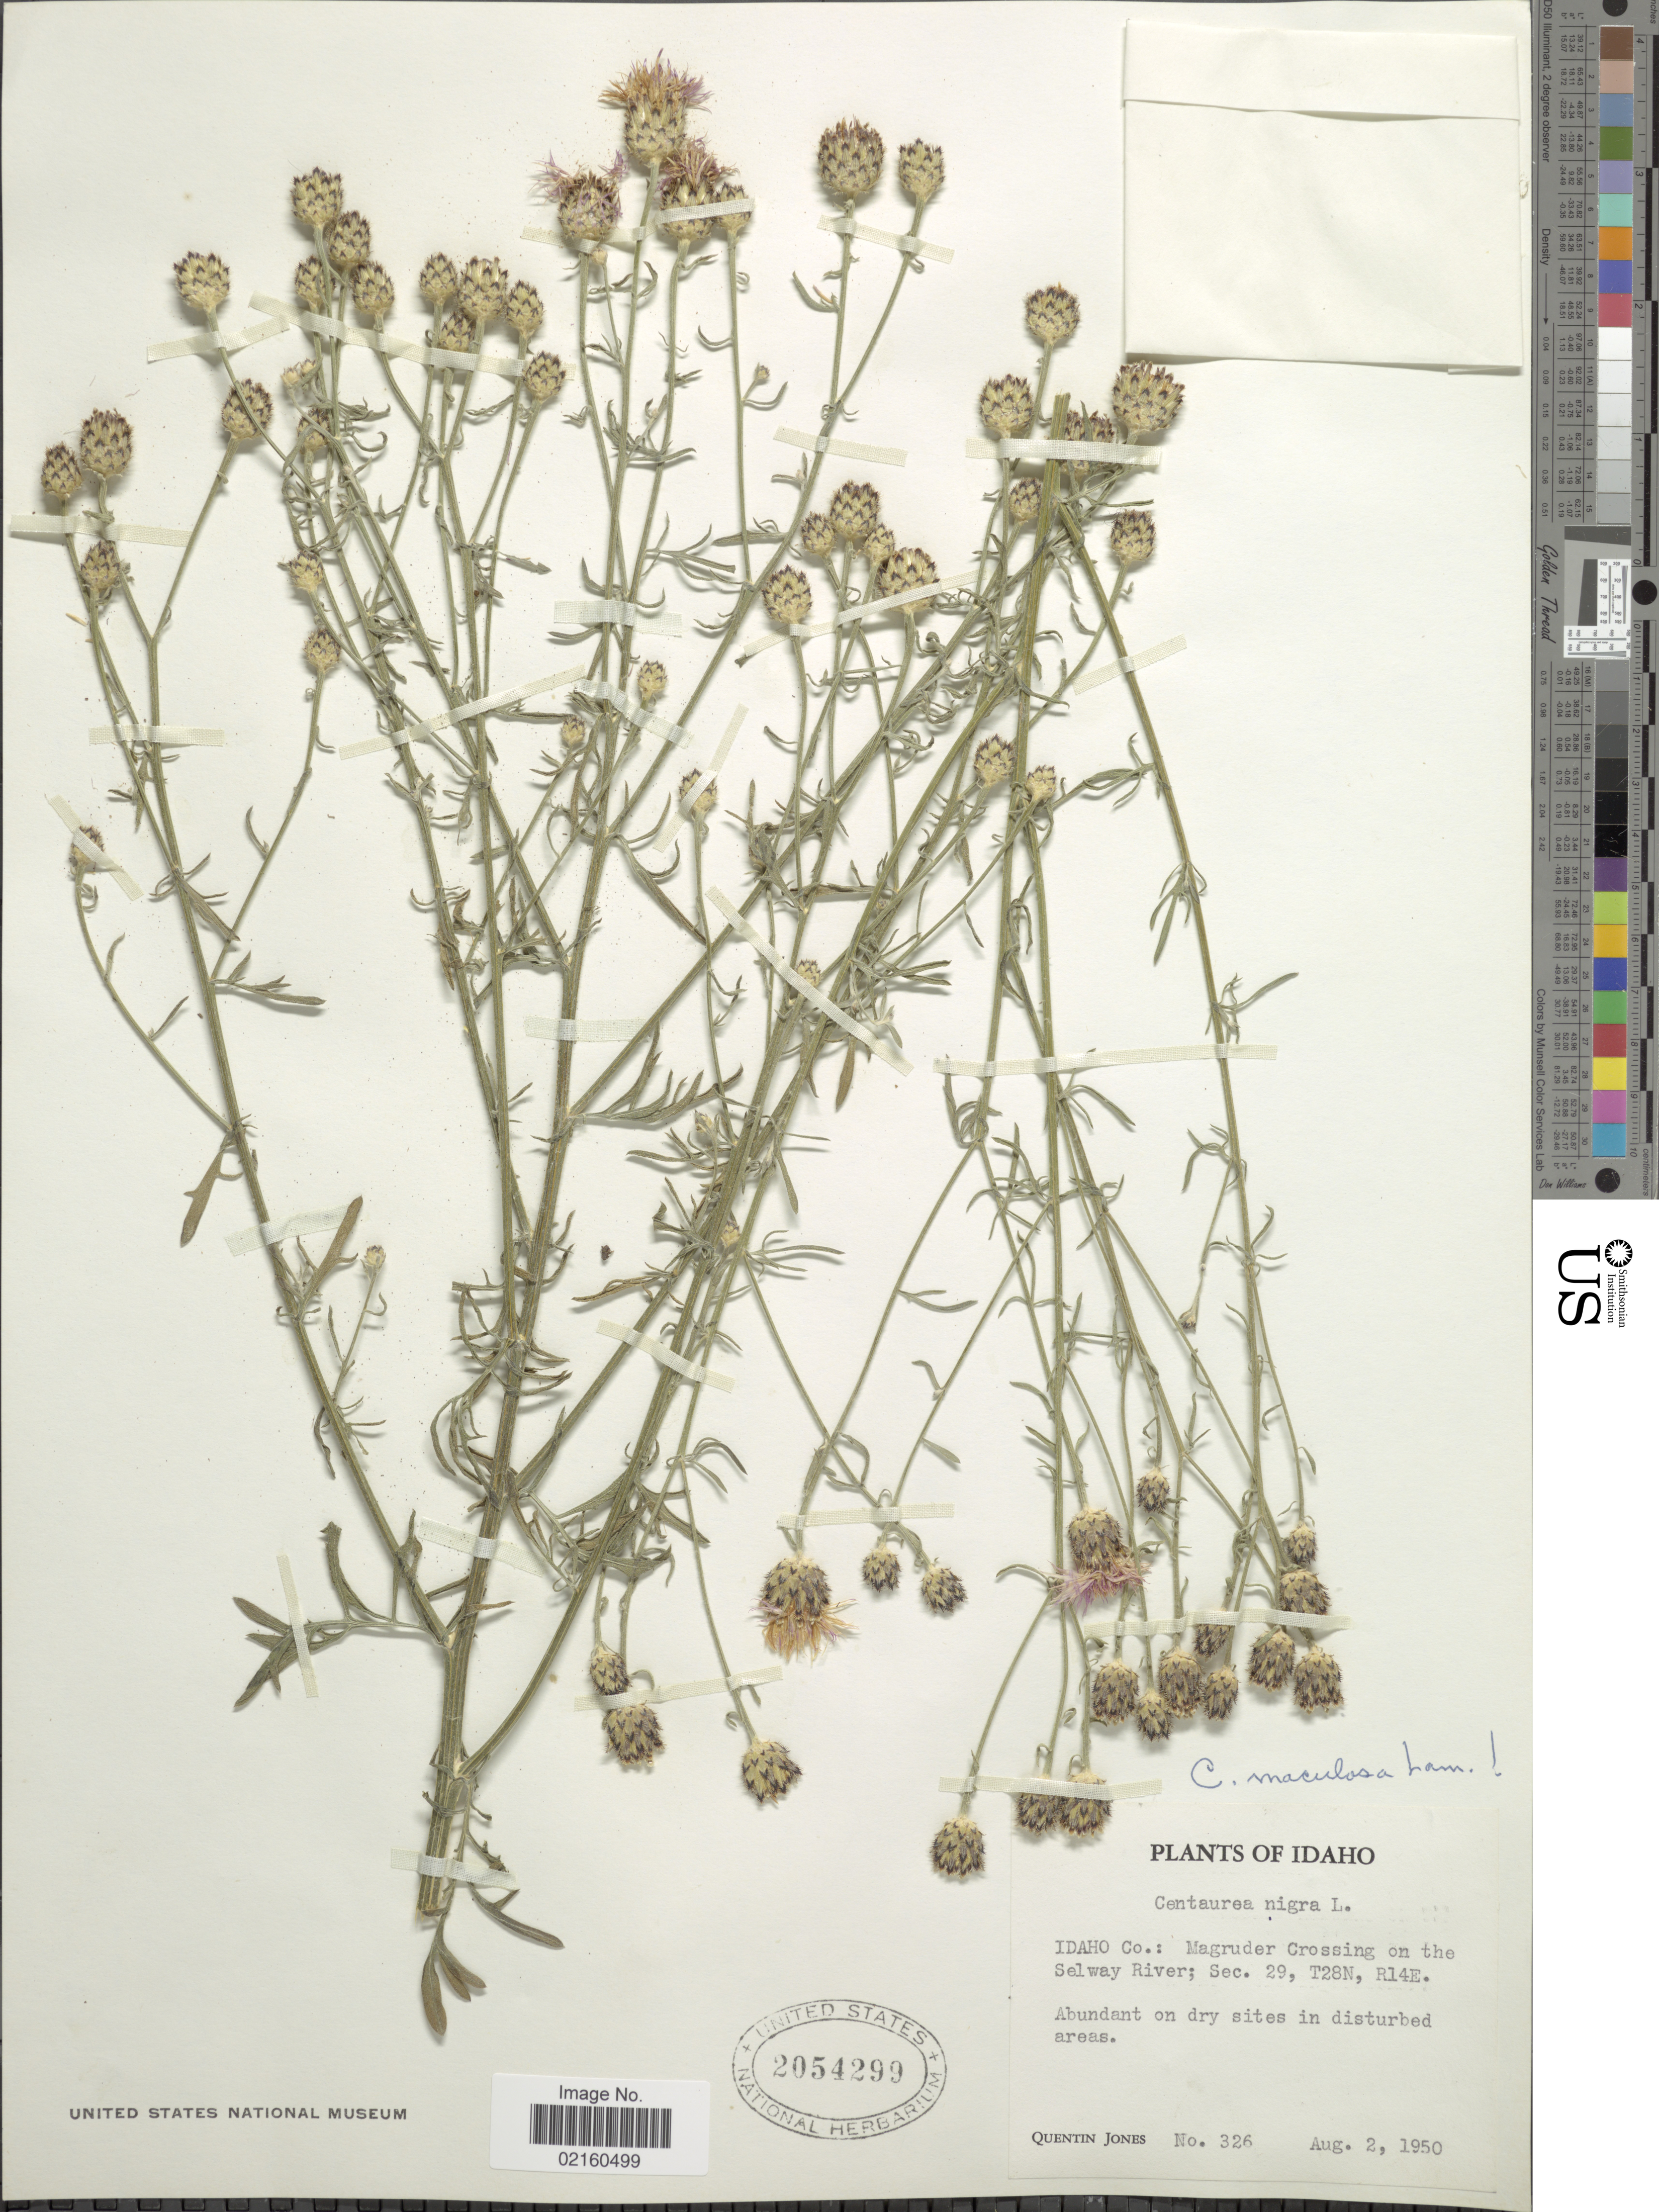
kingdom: Plantae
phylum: Tracheophyta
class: Magnoliopsida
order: Asterales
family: Asteraceae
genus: Centaurea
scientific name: Centaurea stoebe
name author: L.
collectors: Q. Jones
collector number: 326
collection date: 1950-08-02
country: United States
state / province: Idaho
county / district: Idaho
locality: Magruder Crossing on the Selway River, Sec 29, T28N, R14E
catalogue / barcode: US 2054299